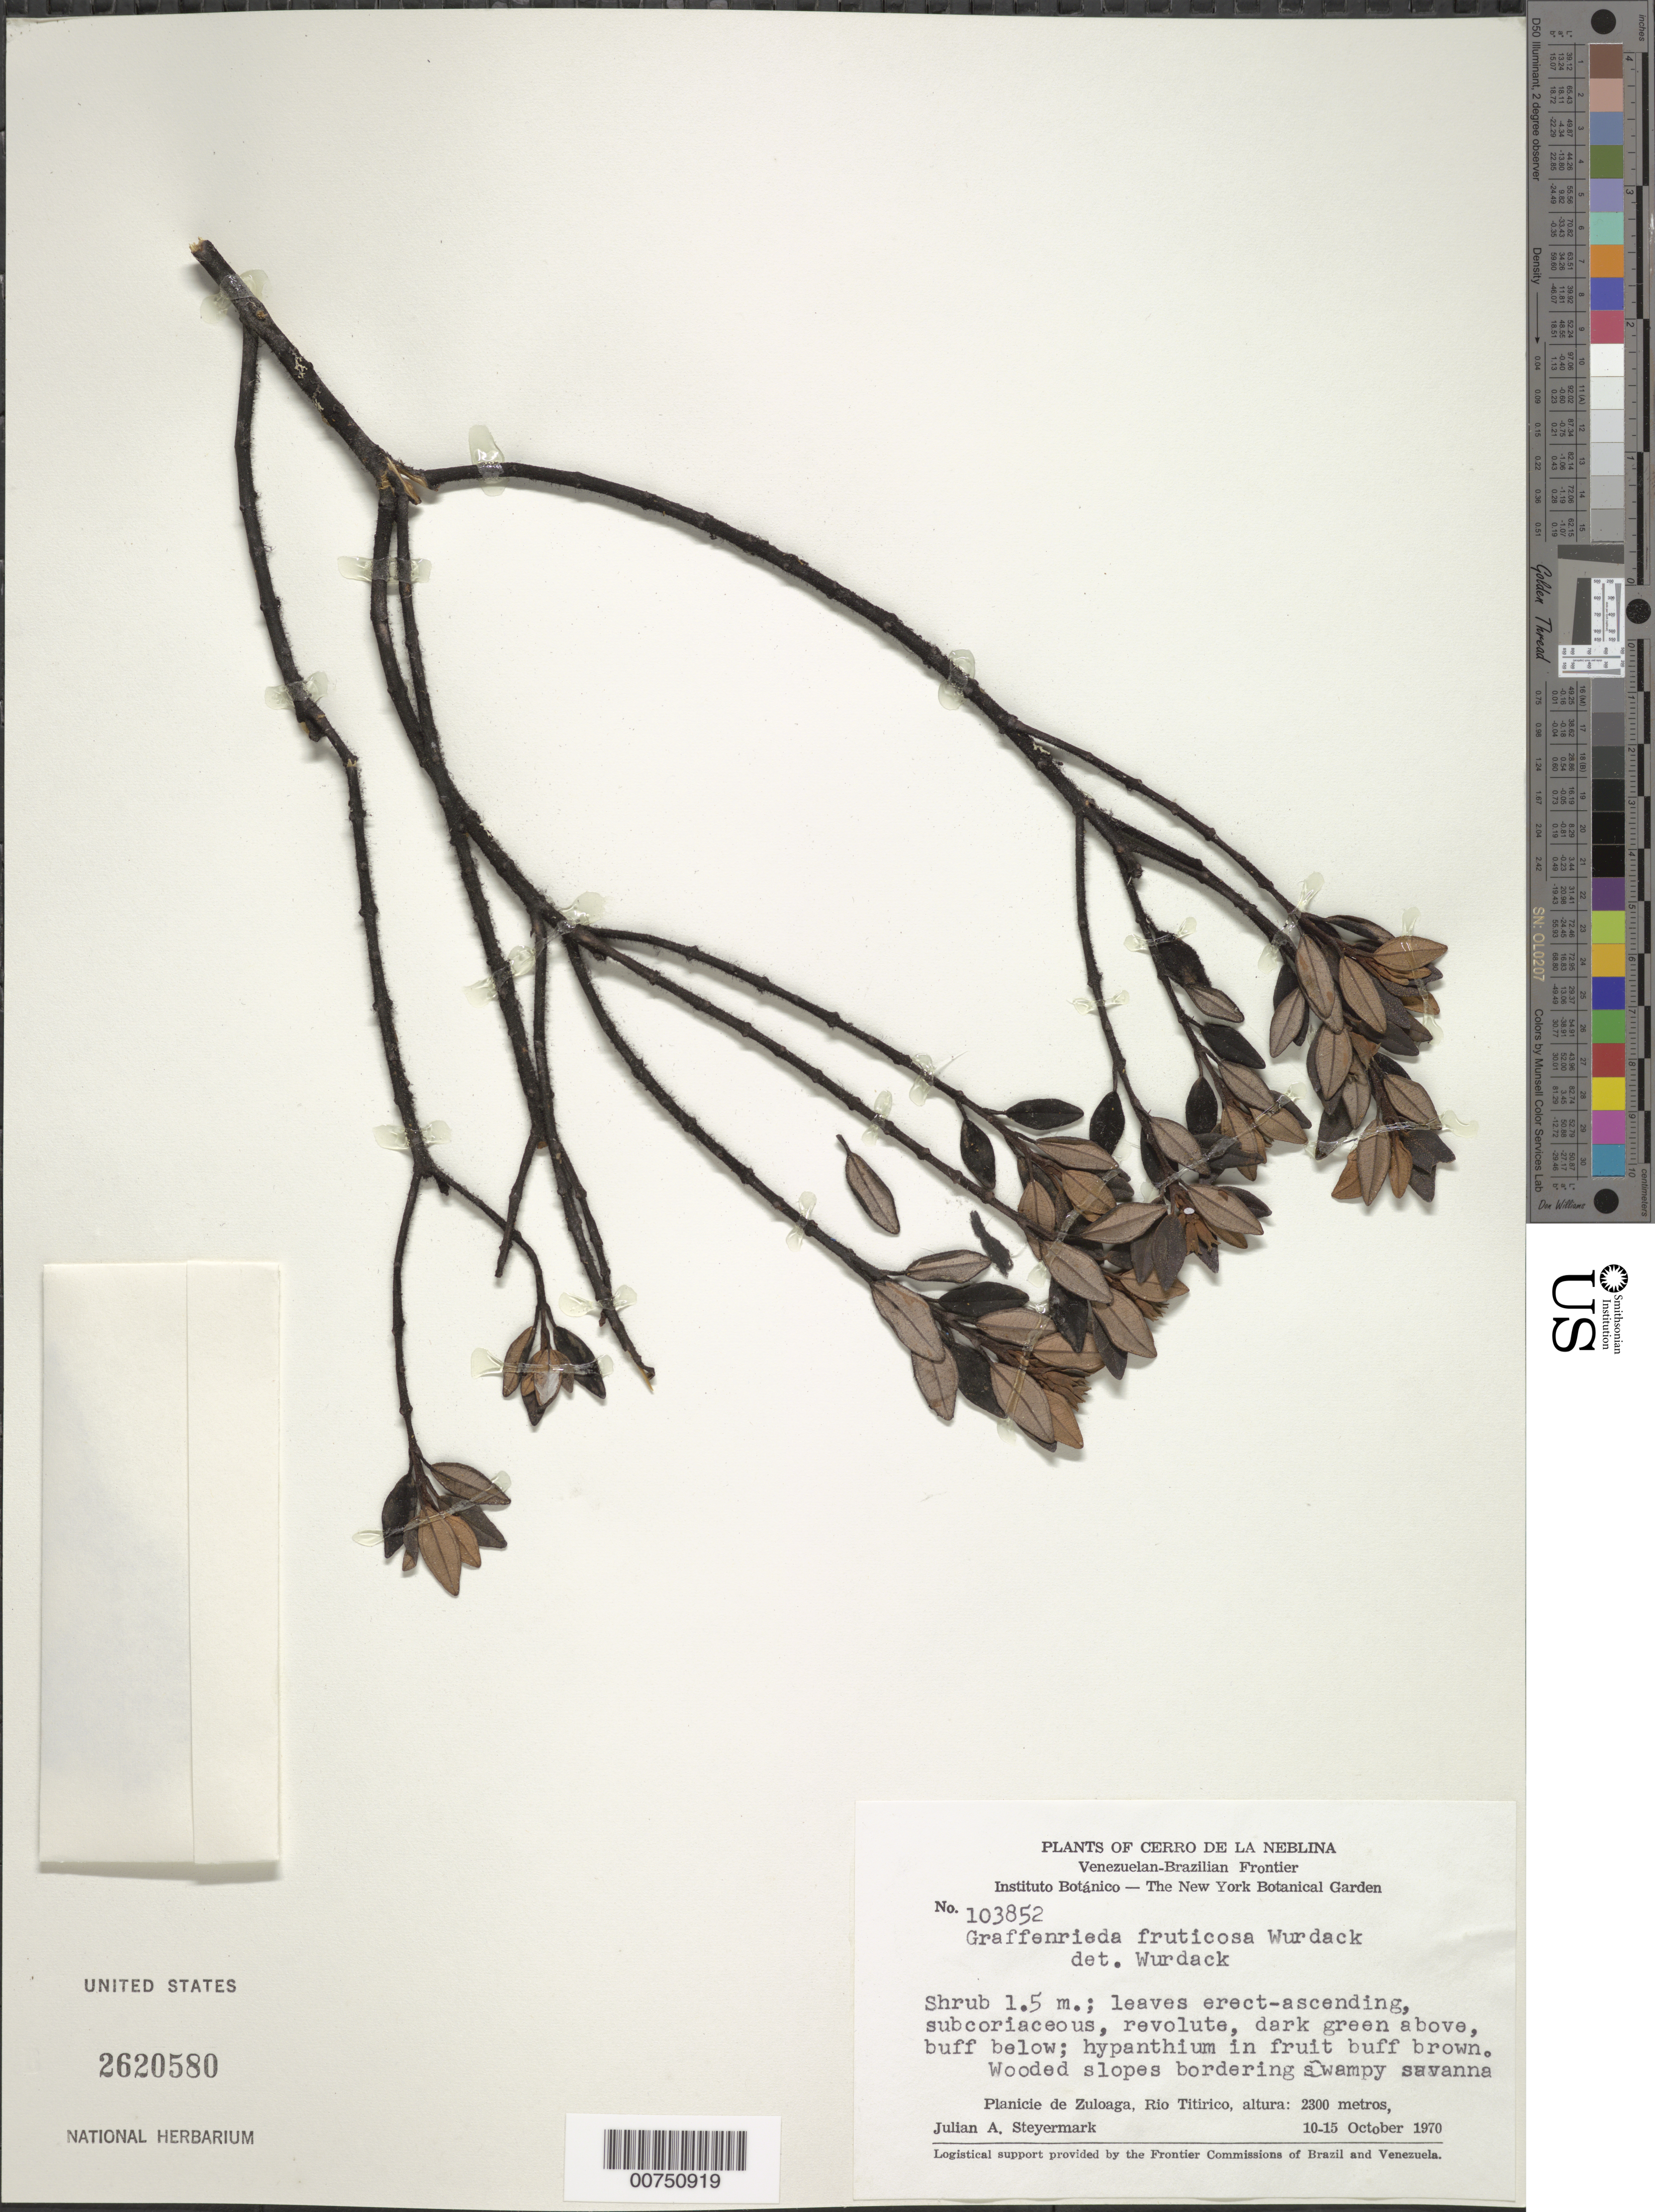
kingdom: Plantae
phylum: Tracheophyta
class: Magnoliopsida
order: Myrtales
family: Melastomataceae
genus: Graffenrieda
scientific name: Graffenrieda fruticosa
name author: Wurdack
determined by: Wurdack, John J., (US), US (UNITED STATES)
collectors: J. Steyermark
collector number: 103852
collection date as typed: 10-Oct-70 to 15-Oct-70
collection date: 1970-10-10/1970-10-15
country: Venezuela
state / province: Amazonas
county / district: Río Negro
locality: Cerro de la Neblina, Planicie de Zuloaga, Río Titirico; Venezuelan-Brazilian frontier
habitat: Wooded slopes bordering swampy savanna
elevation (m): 2300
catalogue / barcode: US 2620580